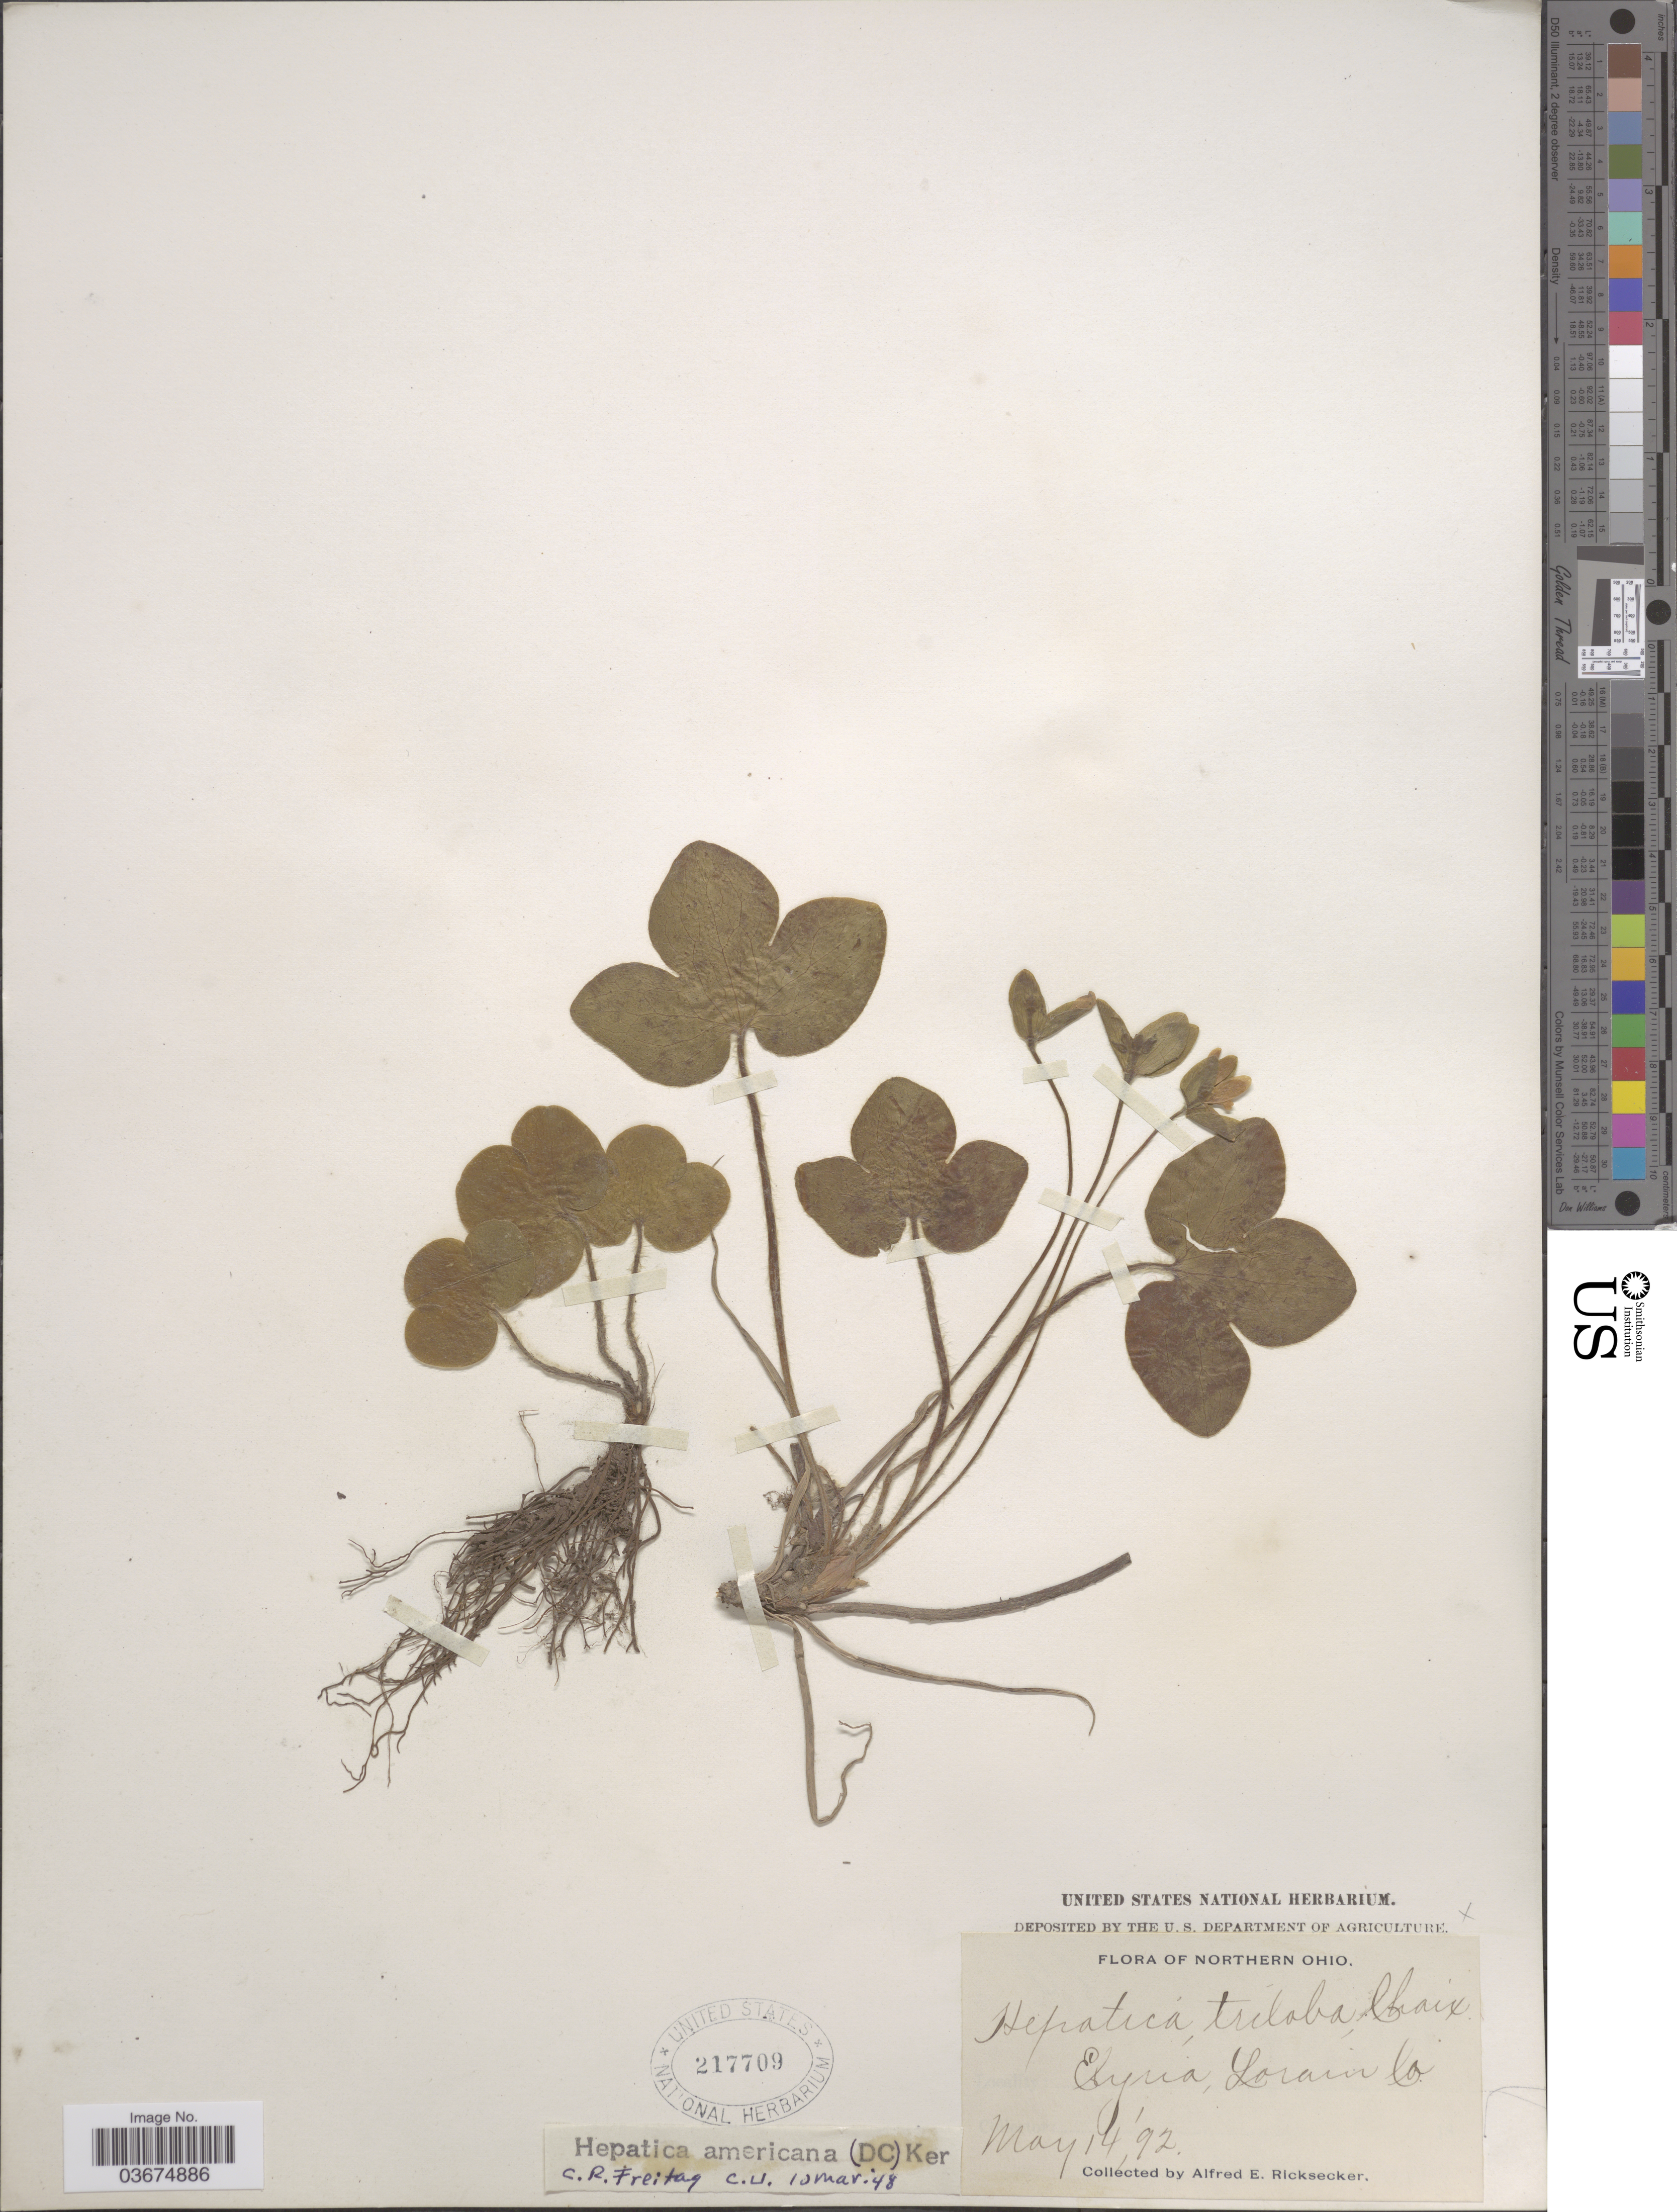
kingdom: Plantae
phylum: Tracheophyta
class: Magnoliopsida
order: Ranunculales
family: Ranunculaceae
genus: Hepatica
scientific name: Hepatica americana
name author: (DC.) Ker Gawl.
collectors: A. E. Ricksecker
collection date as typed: Transcribed d/m/y: 14/5/92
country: United States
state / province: Ohio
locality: Northern Ohio. Elyria, Lorain co.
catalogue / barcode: US 217709